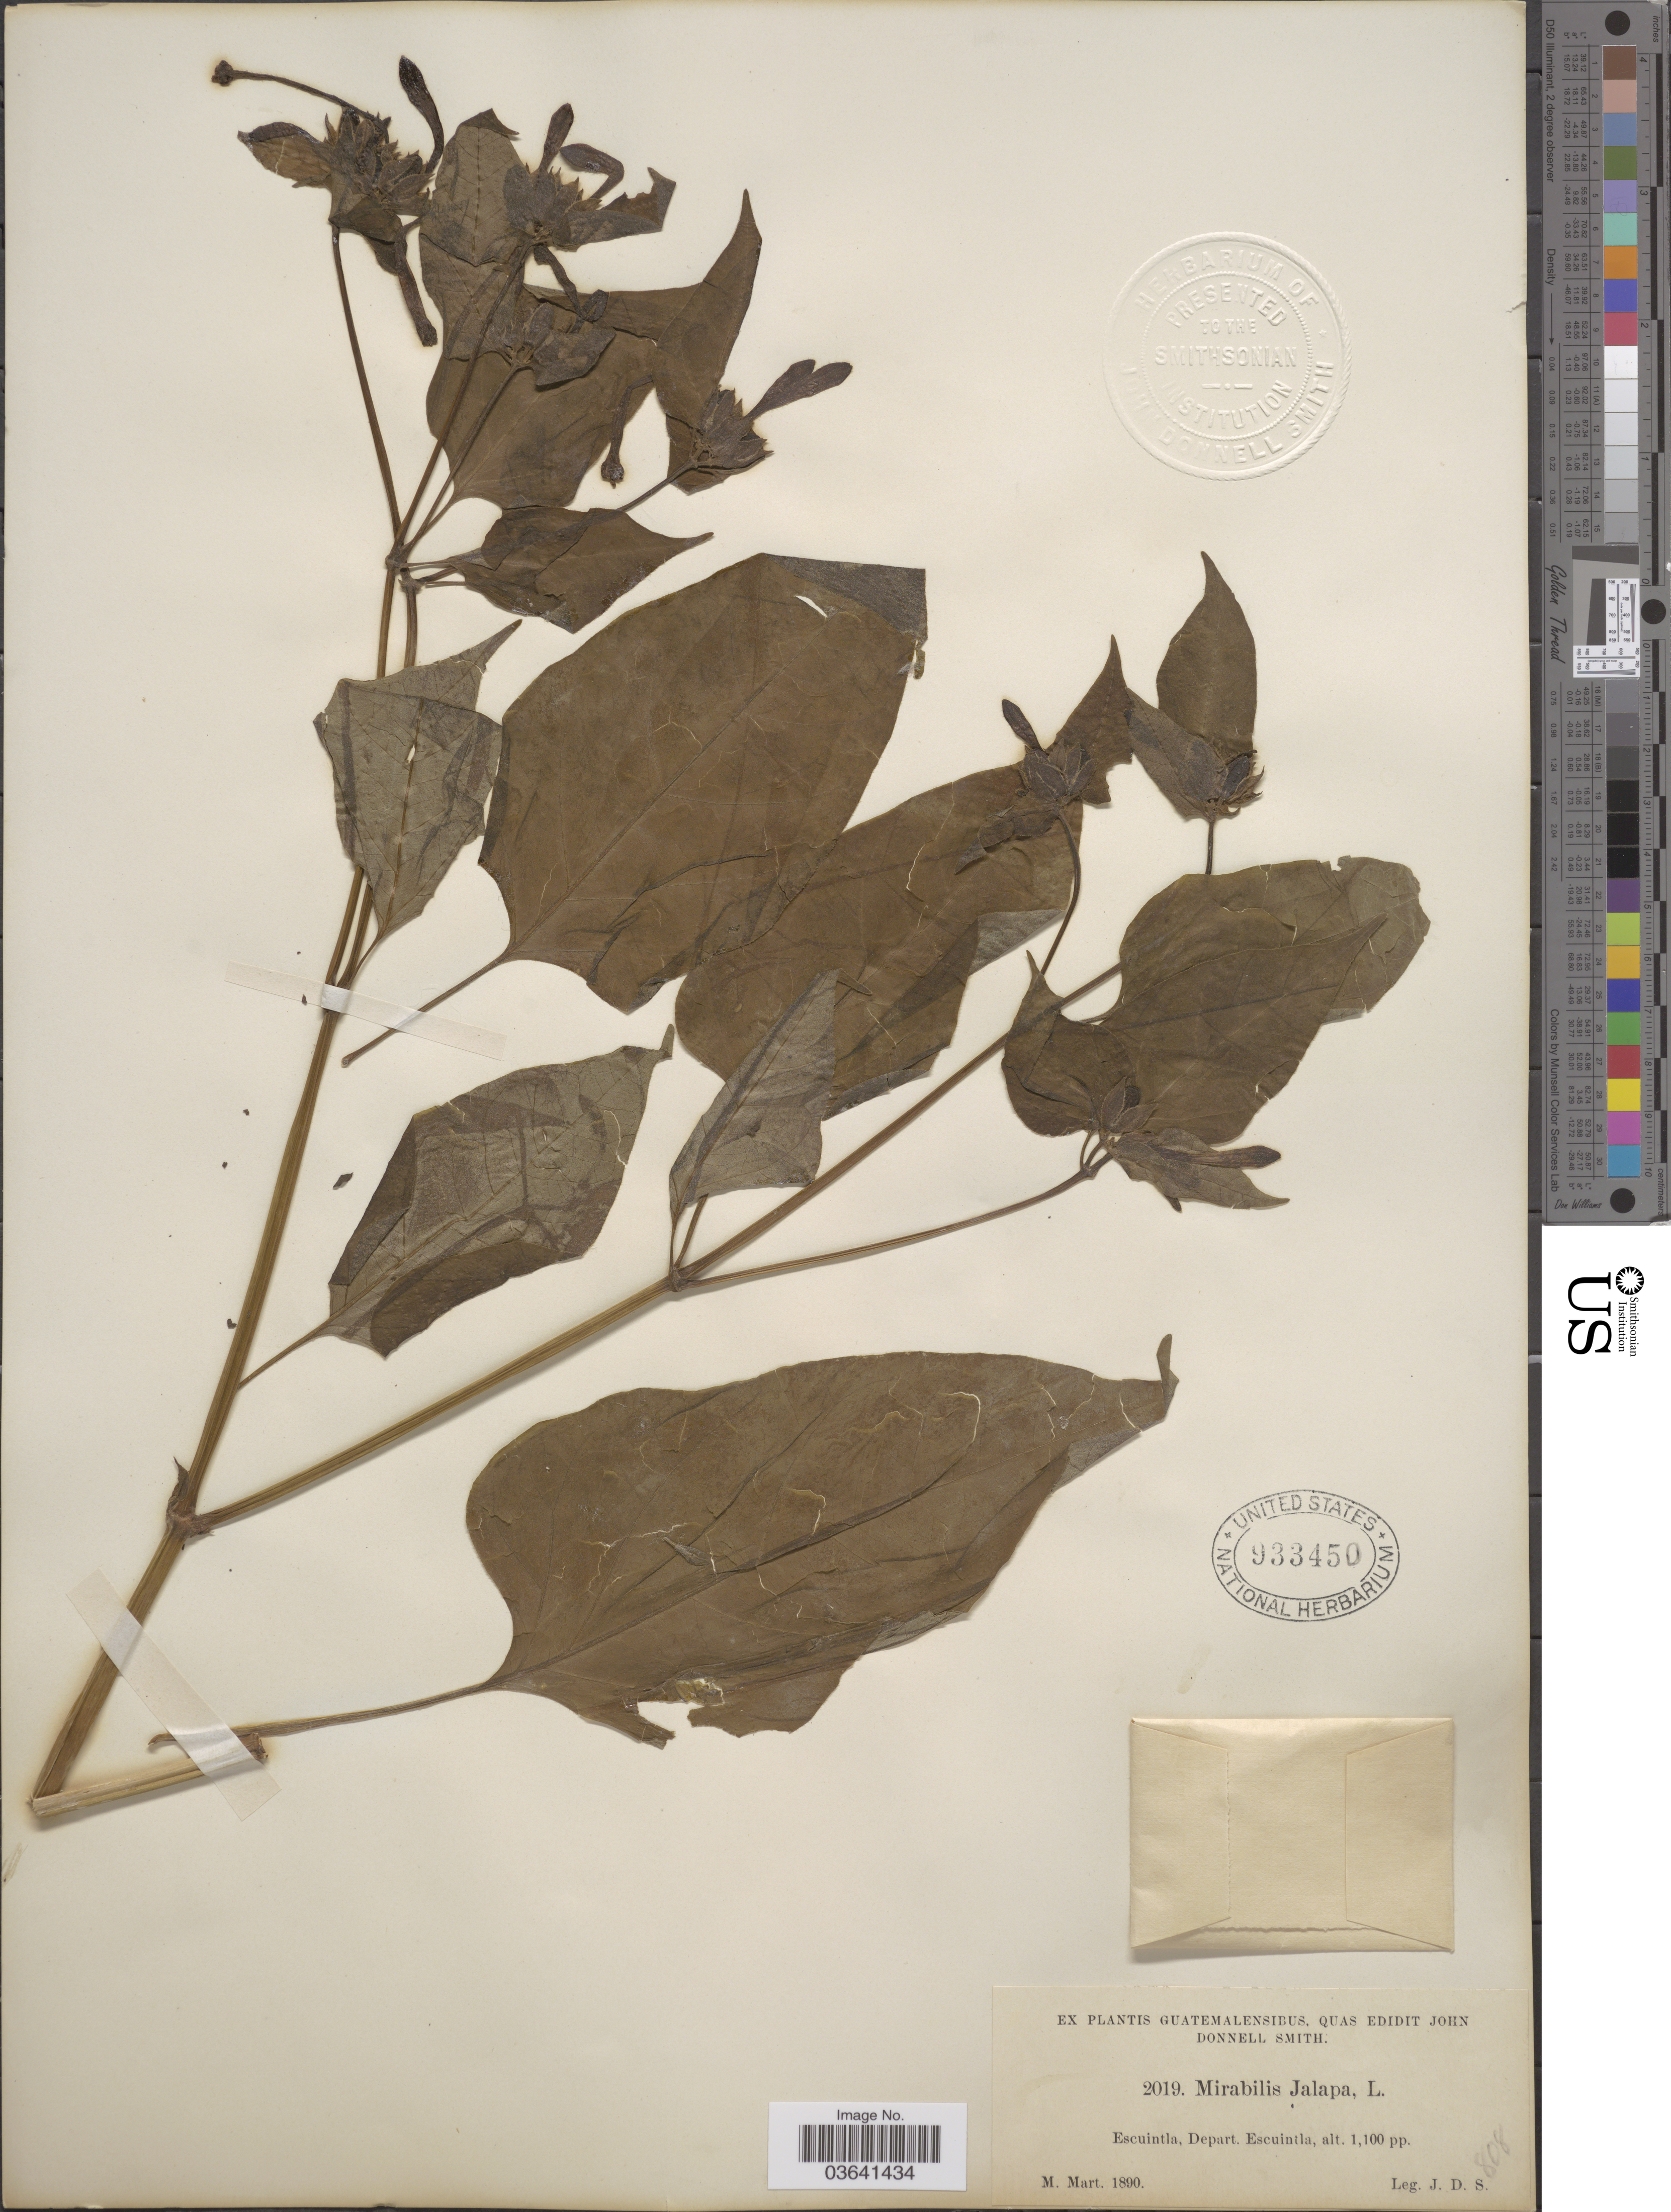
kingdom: Plantae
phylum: Tracheophyta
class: Magnoliopsida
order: Caryophyllales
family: Nyctaginaceae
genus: Mirabilis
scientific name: Mirabilis jalapa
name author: L.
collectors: J. Donnell Smith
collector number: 2019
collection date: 1890-03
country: Guatemala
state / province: Escuintla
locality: Escuintla, Depart. Escuintla.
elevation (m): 335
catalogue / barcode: US 933450